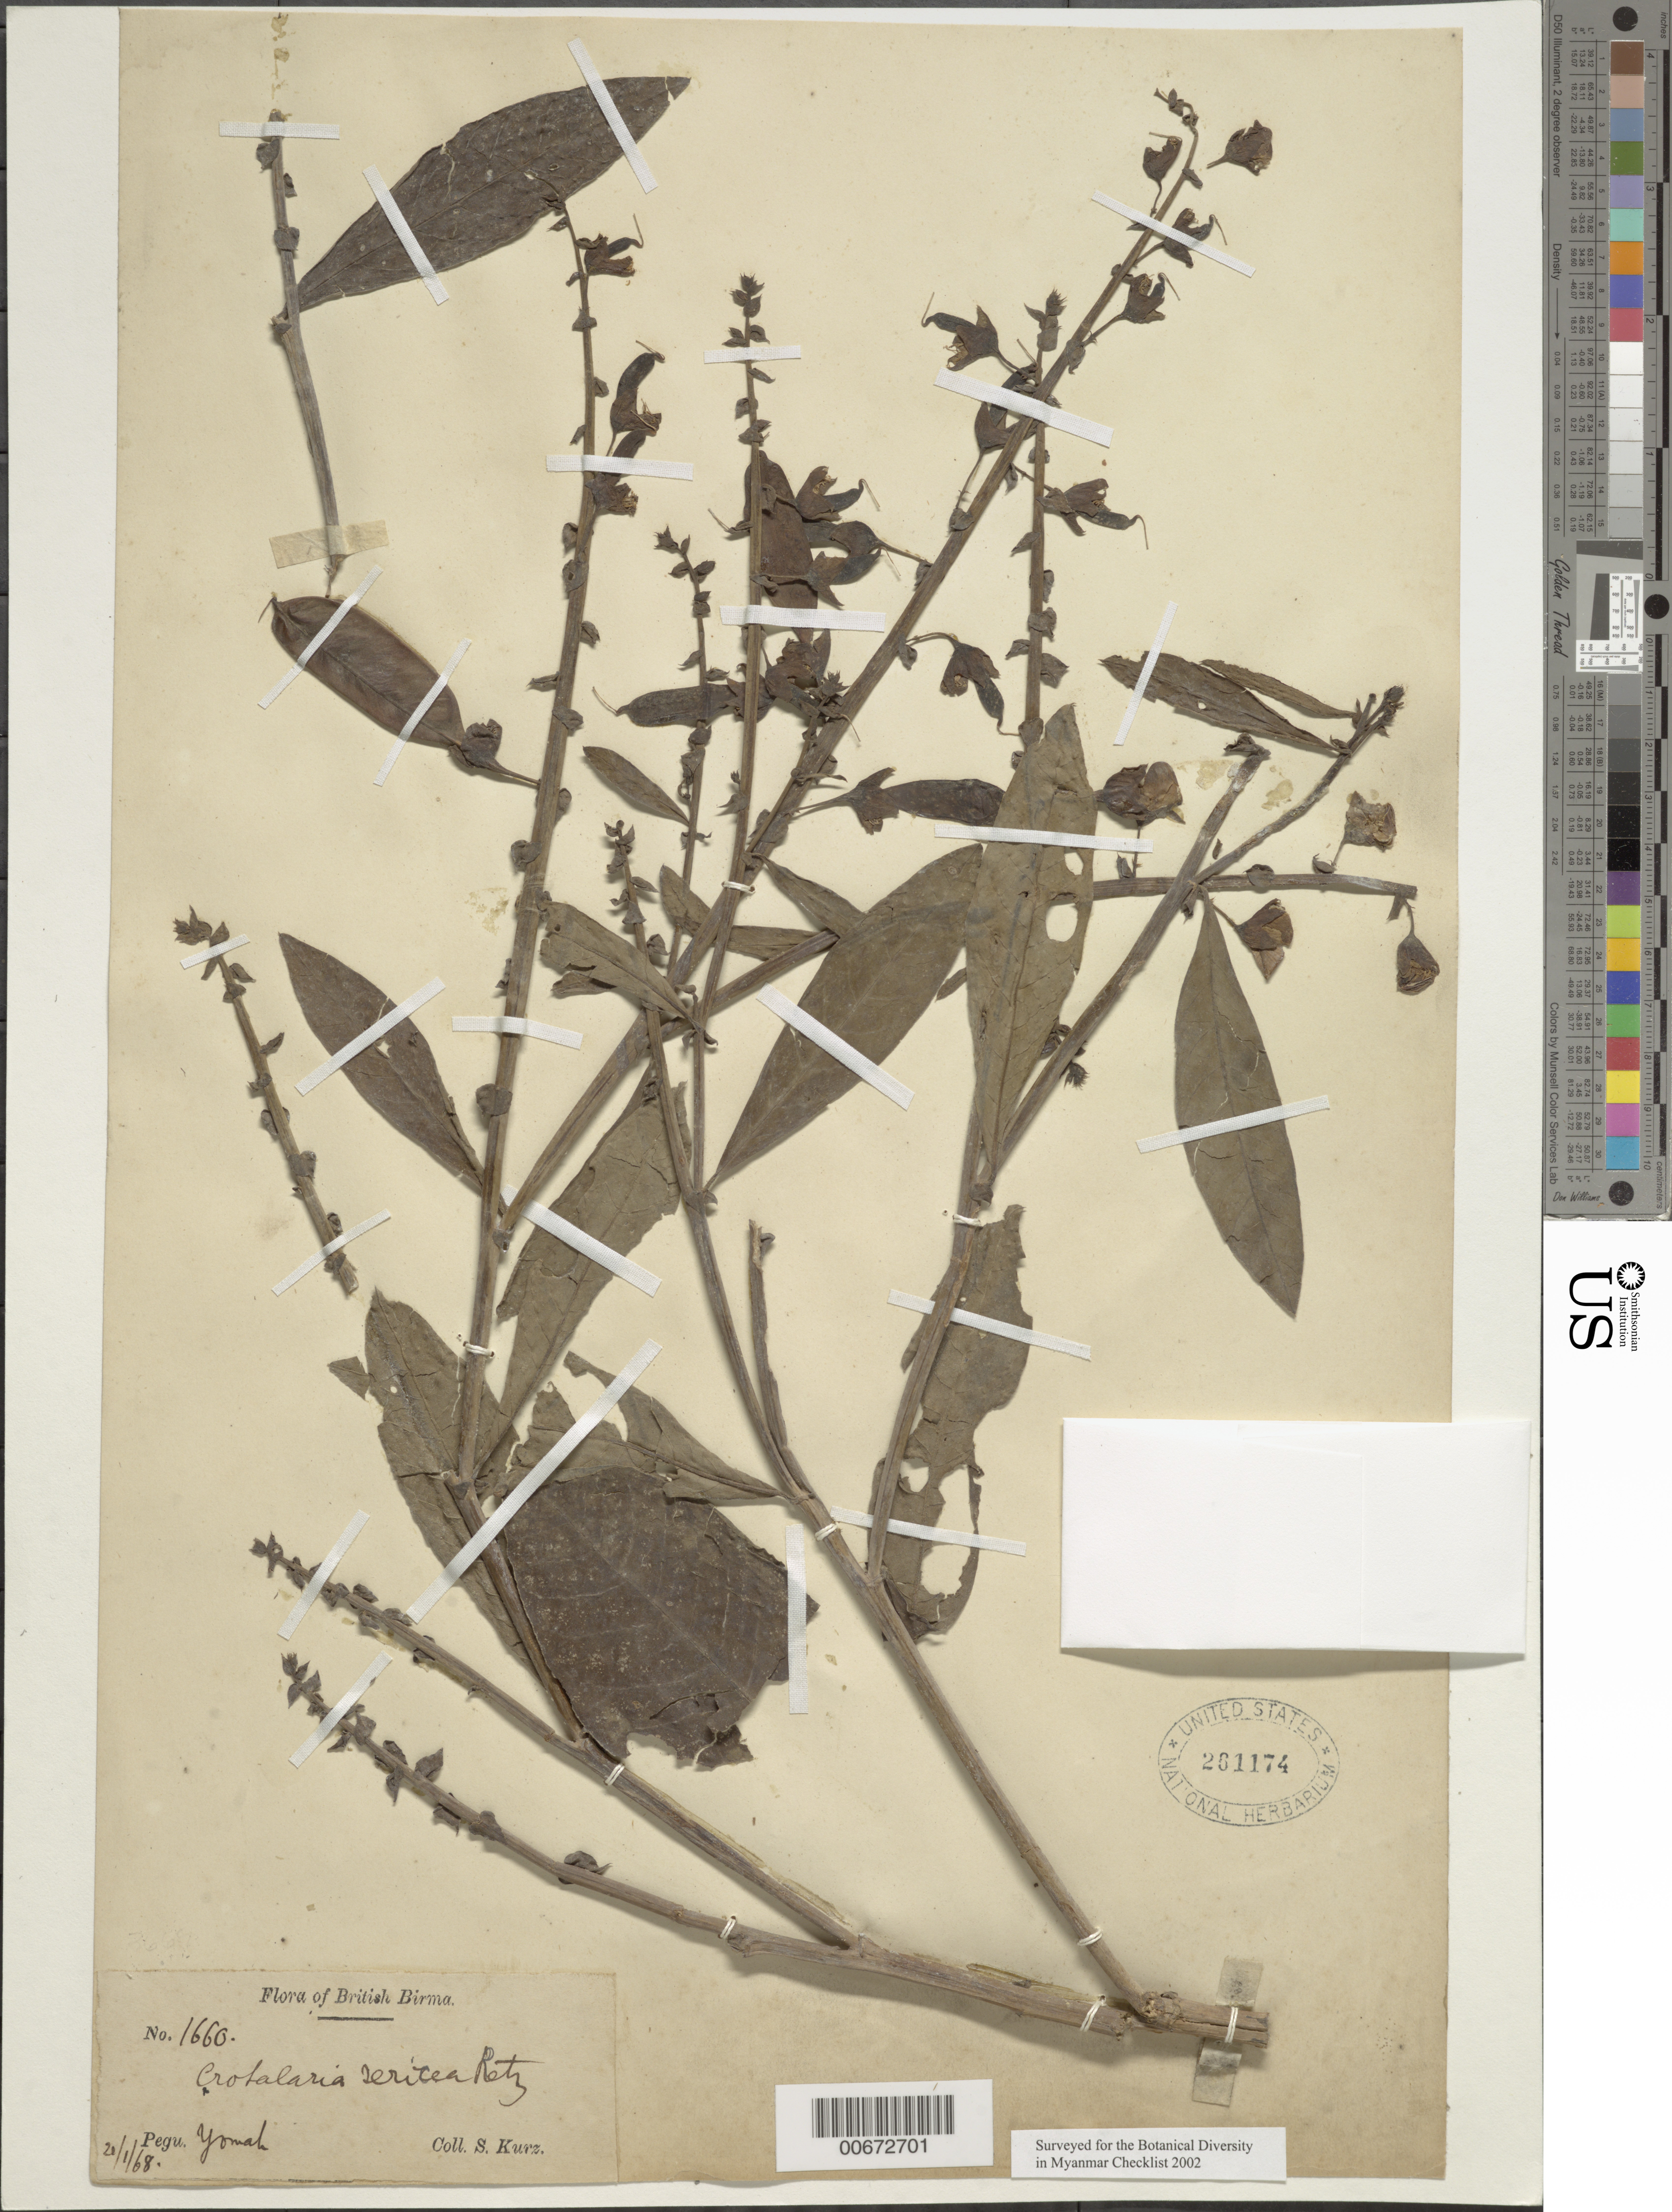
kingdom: Plantae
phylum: Tracheophyta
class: Magnoliopsida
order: Fabales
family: Fabaceae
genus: Crotalaria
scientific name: Crotalaria sericea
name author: Retz.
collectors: S. Kurz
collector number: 1660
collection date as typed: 20 Jan 1868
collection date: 1868-01-20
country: Myanmar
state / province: Bago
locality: Pegu, Yomah.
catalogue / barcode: US 261174